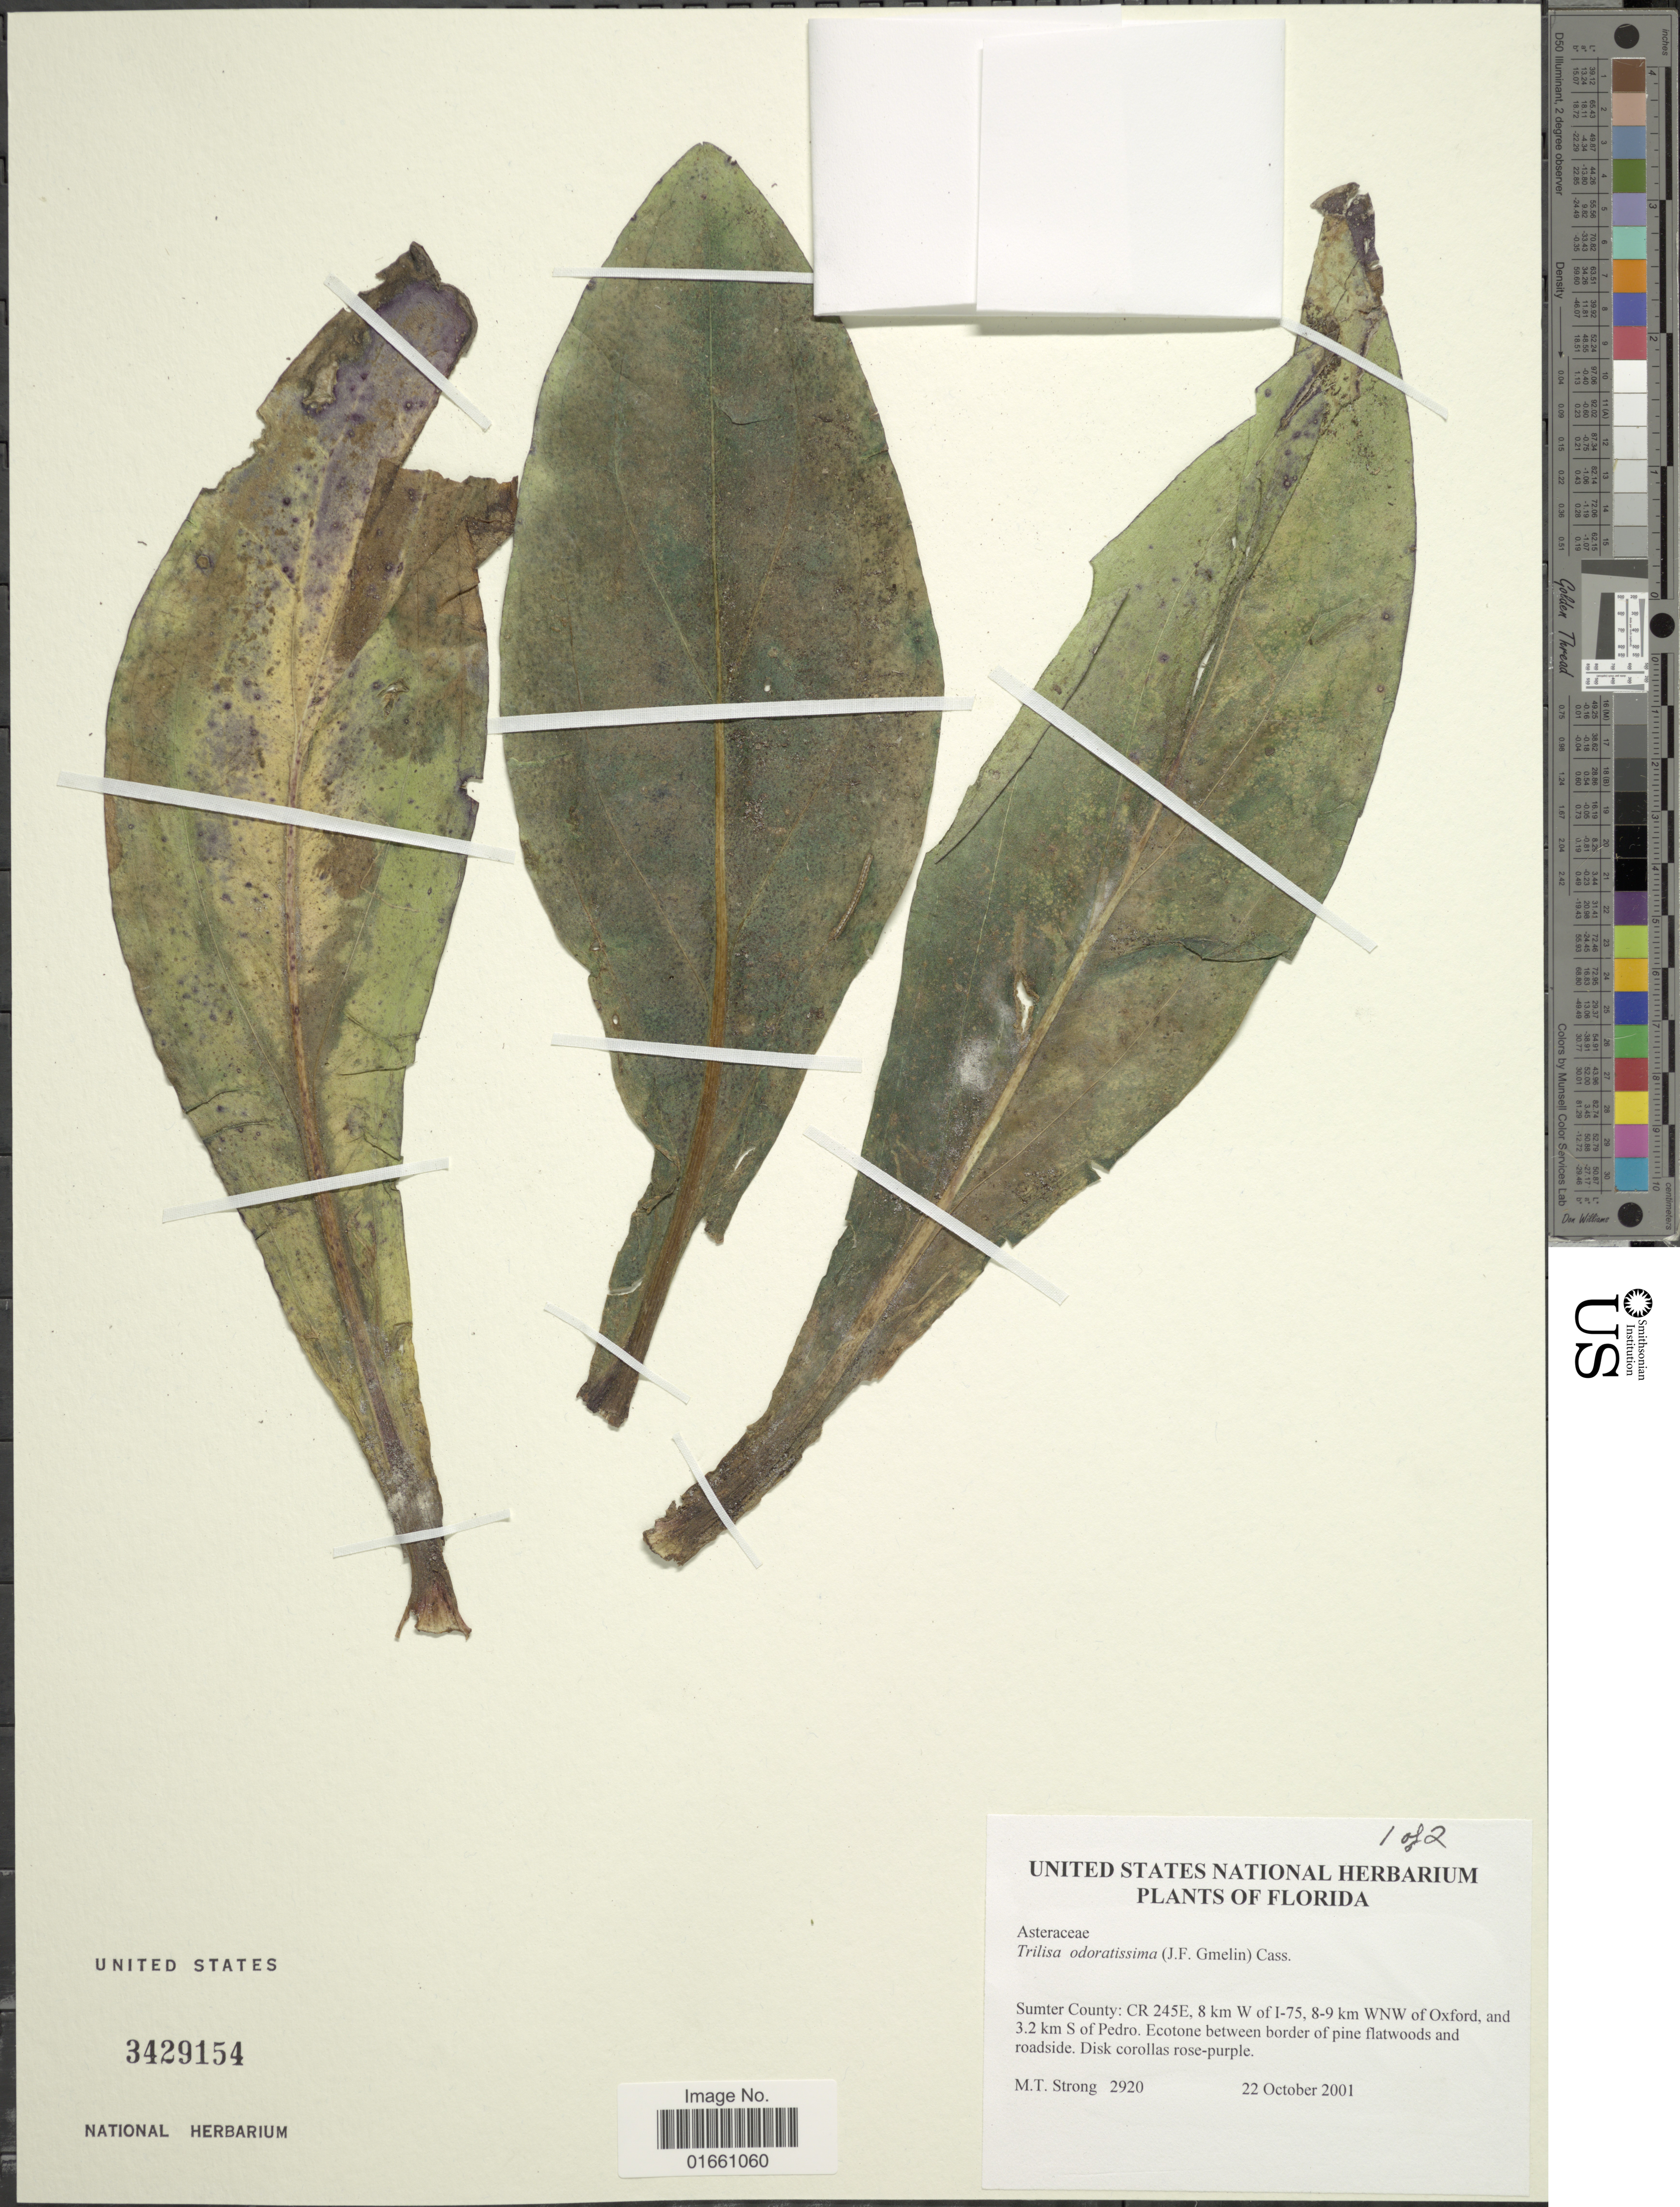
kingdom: Plantae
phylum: Tracheophyta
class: Magnoliopsida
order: Asterales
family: Asteraceae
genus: Trilisa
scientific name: Trilisa odoratissima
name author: (J.F. Gmel.) Cass.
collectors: M. T. Strong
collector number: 2920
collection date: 2001-10-22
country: United States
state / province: Florida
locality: Sumster County: CR 245E, 8 km W of 1-75, 8-9 km WNW of Oxford, and 3.2 km S of Pedro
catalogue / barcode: US 3429154